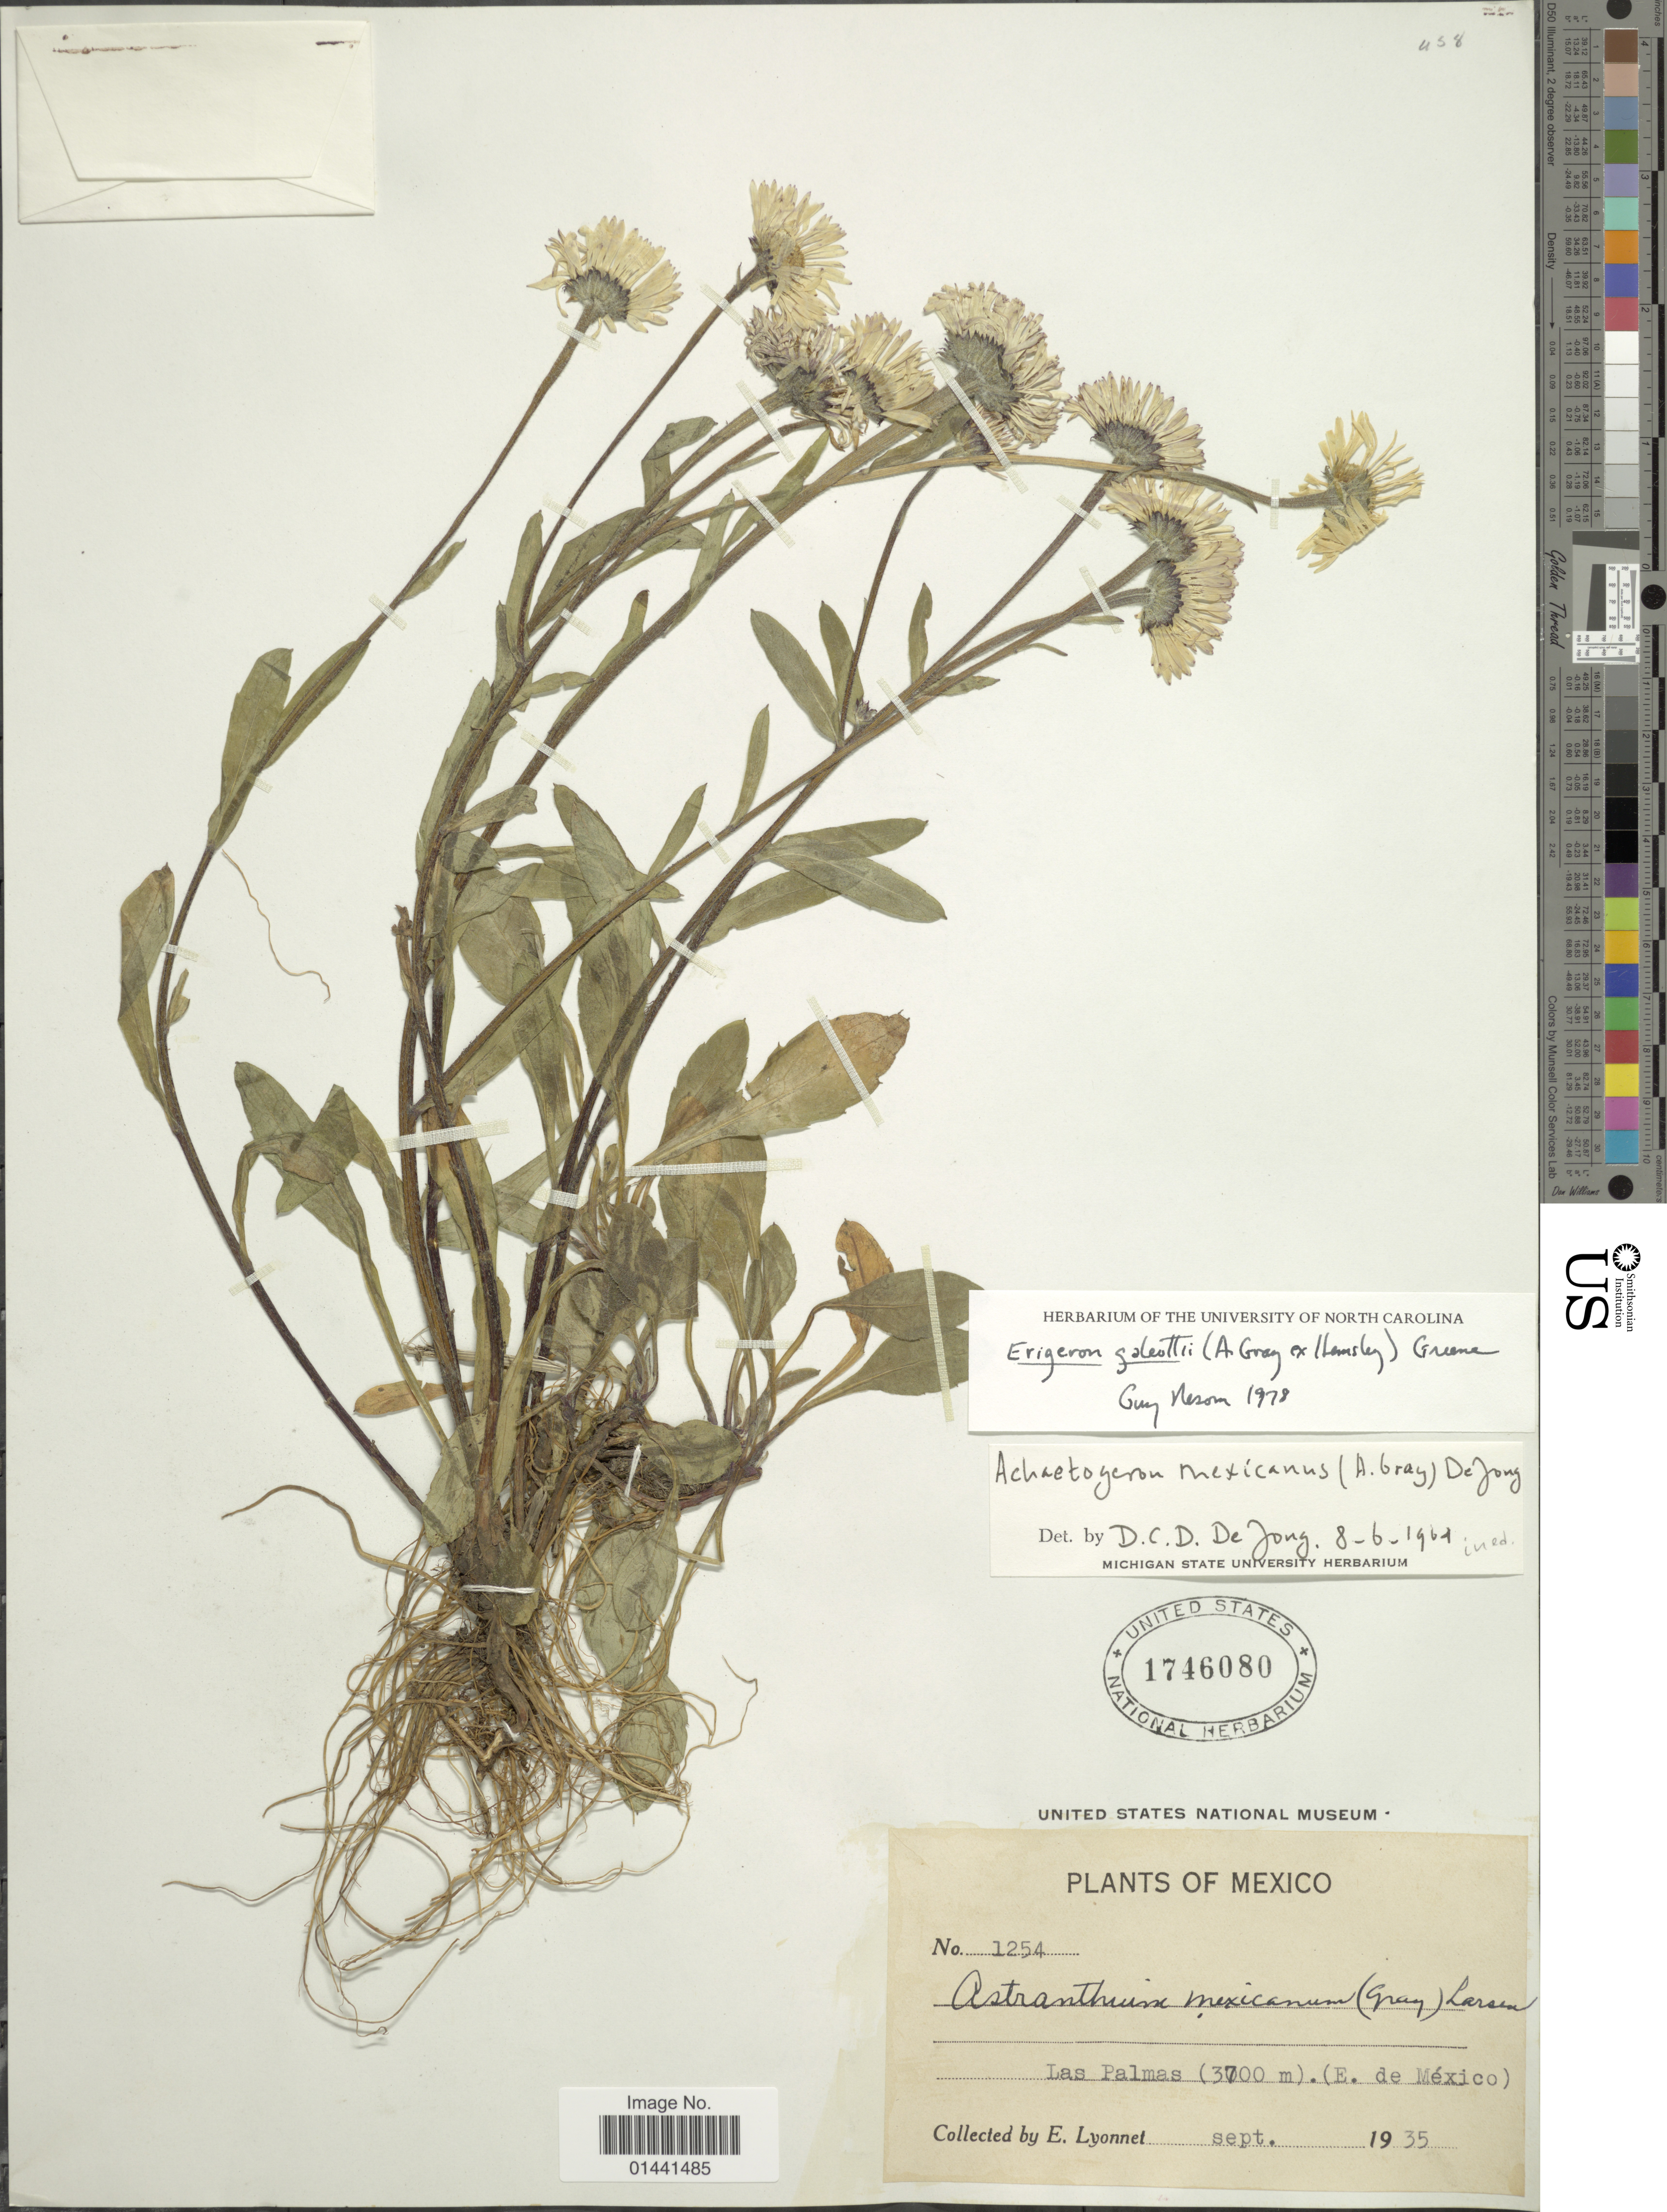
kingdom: Plantae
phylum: Tracheophyta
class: Magnoliopsida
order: Asterales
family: Asteraceae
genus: Erigeron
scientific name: Erigeron galeottii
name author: (A. Gray ex Hemsl.) Greene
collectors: E. Lyonnet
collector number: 1254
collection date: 1935-09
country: Mexico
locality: Las Palmas, (E. de México)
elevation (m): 3700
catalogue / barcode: US 1746080